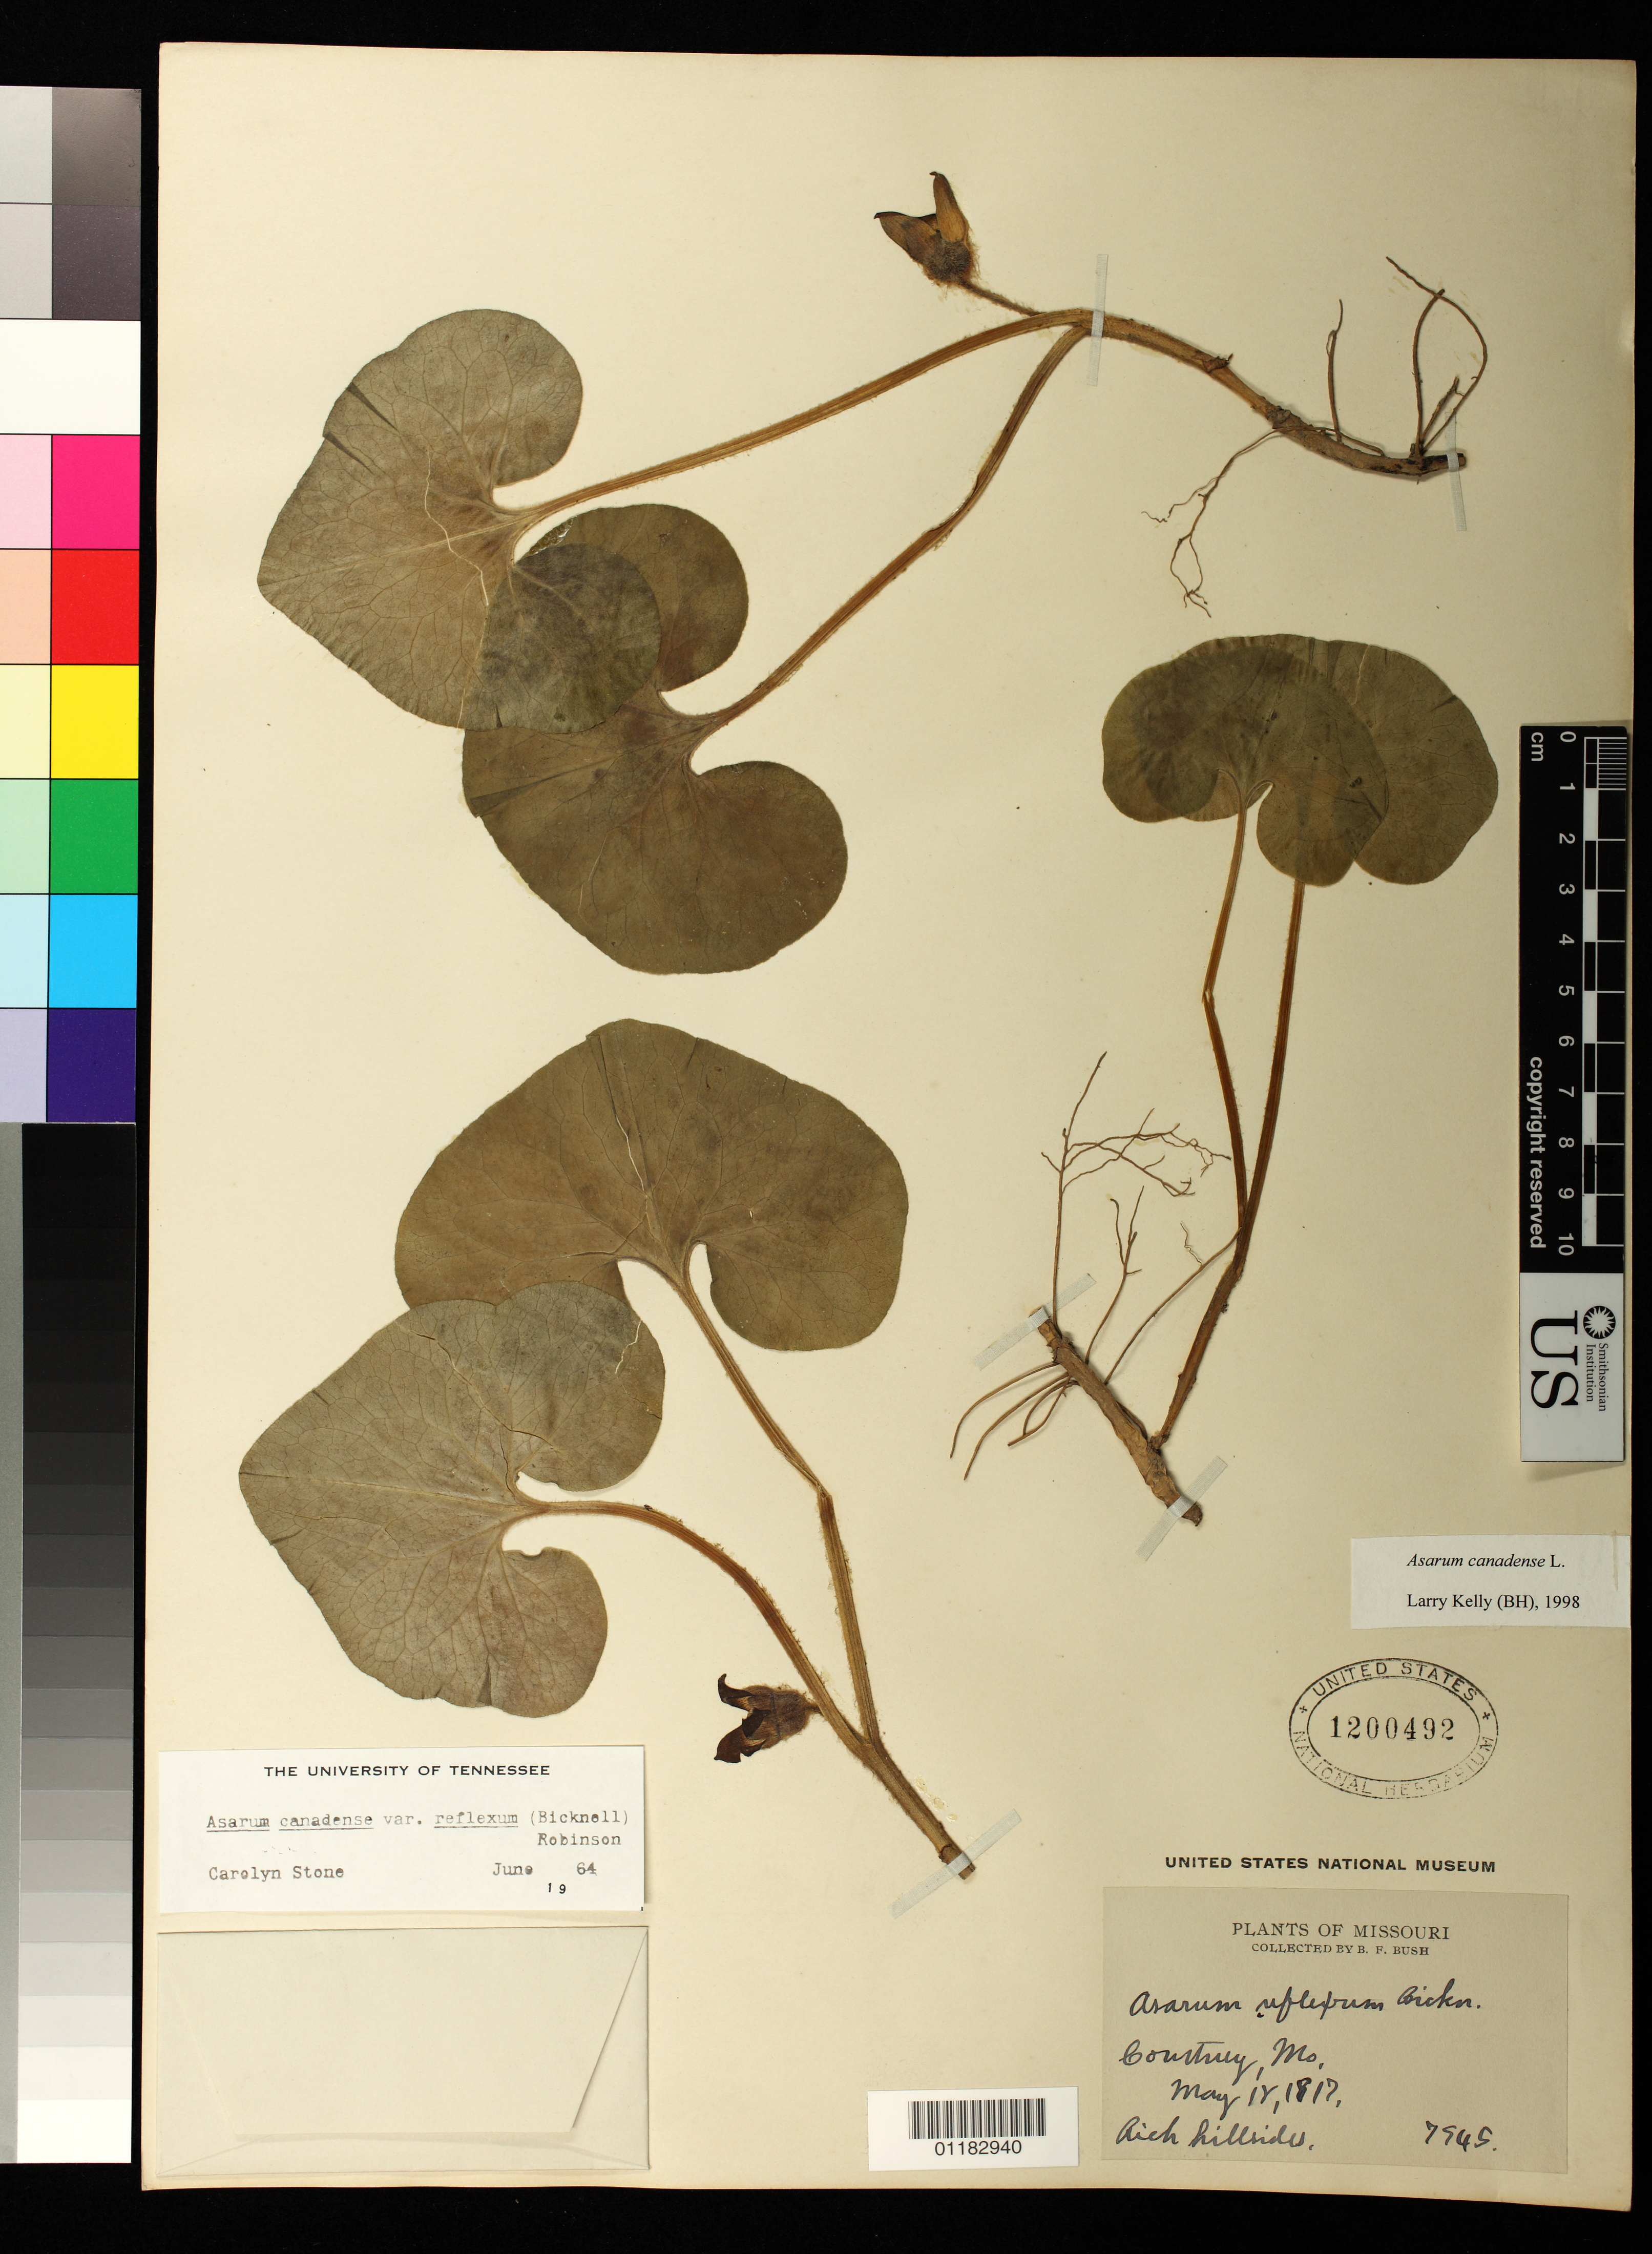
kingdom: Plantae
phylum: Tracheophyta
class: Magnoliopsida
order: Piperales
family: Aristolochiaceae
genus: Asarum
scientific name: Asarum canadense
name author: L.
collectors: B. F. Bush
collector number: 7945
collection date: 1917-05-18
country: United States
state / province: Missouri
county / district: Jackson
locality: Courtney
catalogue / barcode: US 1200492